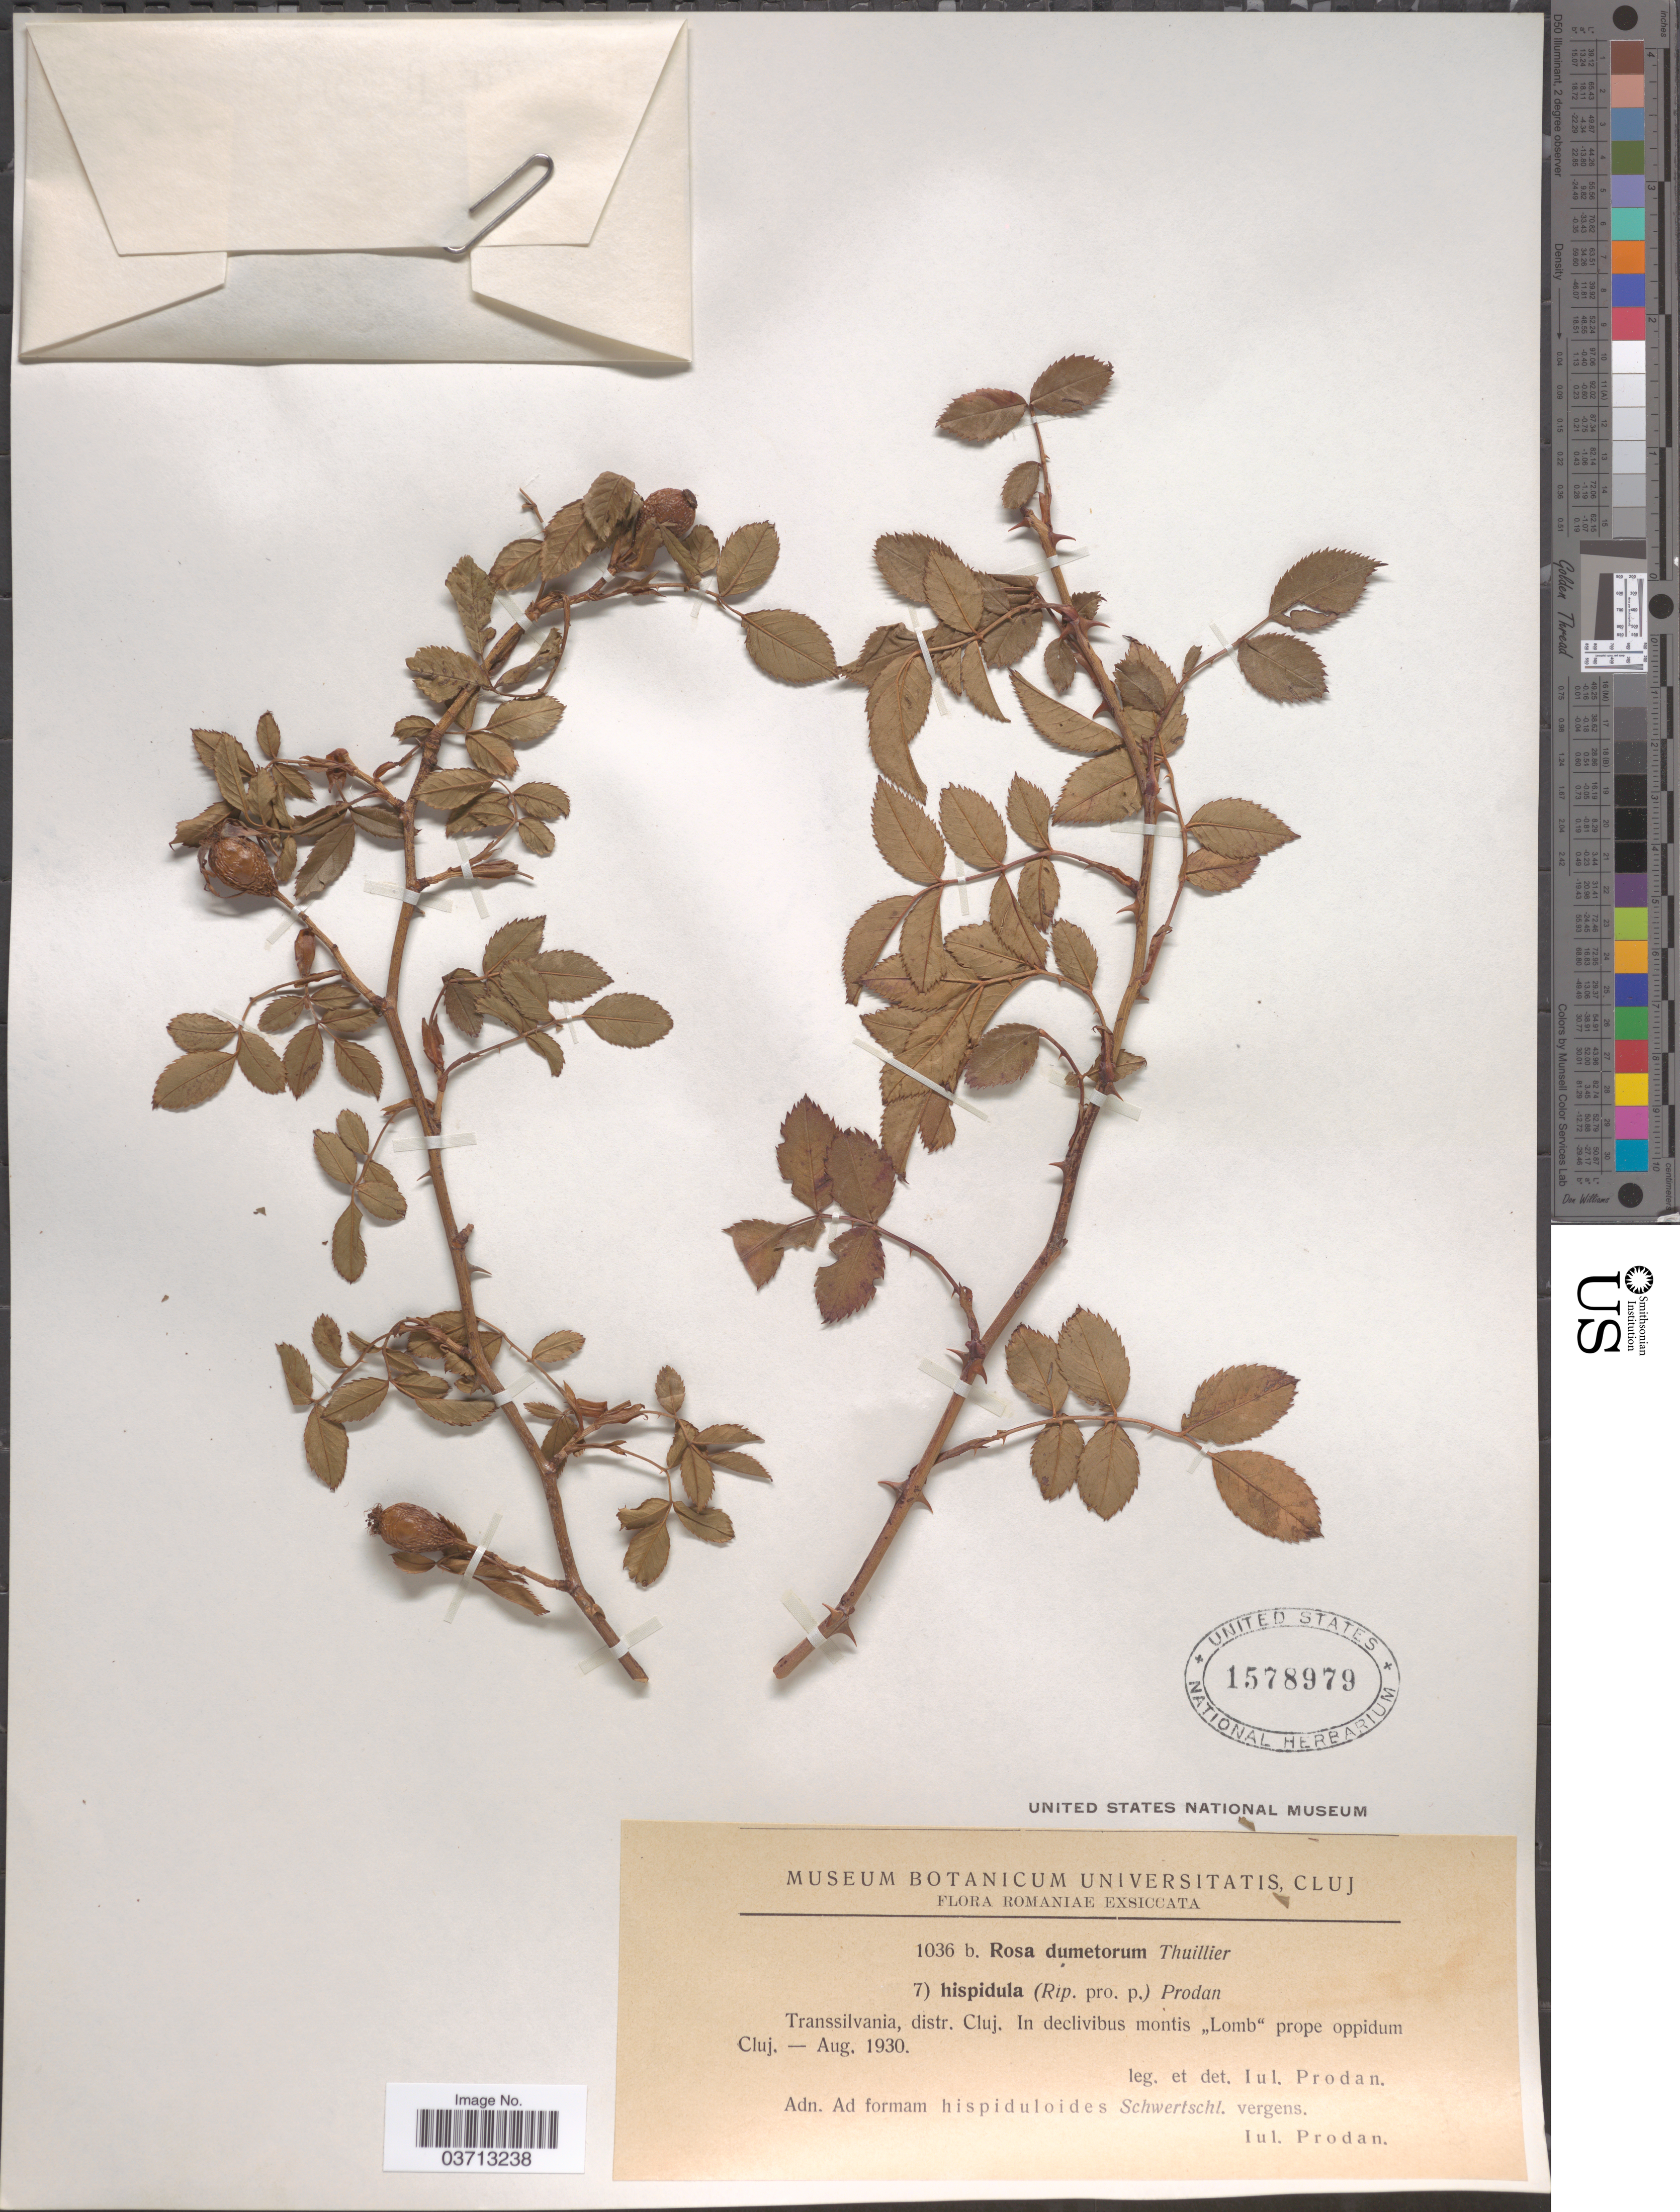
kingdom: Plantae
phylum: Tracheophyta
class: Magnoliopsida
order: Rosales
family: Rosaceae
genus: Rosa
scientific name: Rosa dumetorum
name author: Lange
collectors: J. Prodan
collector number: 1036 b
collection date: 1930-08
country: Romania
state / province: Cluj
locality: Transsilvania, distr. Cluj. In declivibus montis "Lomb" prope oppidum Cluj.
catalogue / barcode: US 1578979